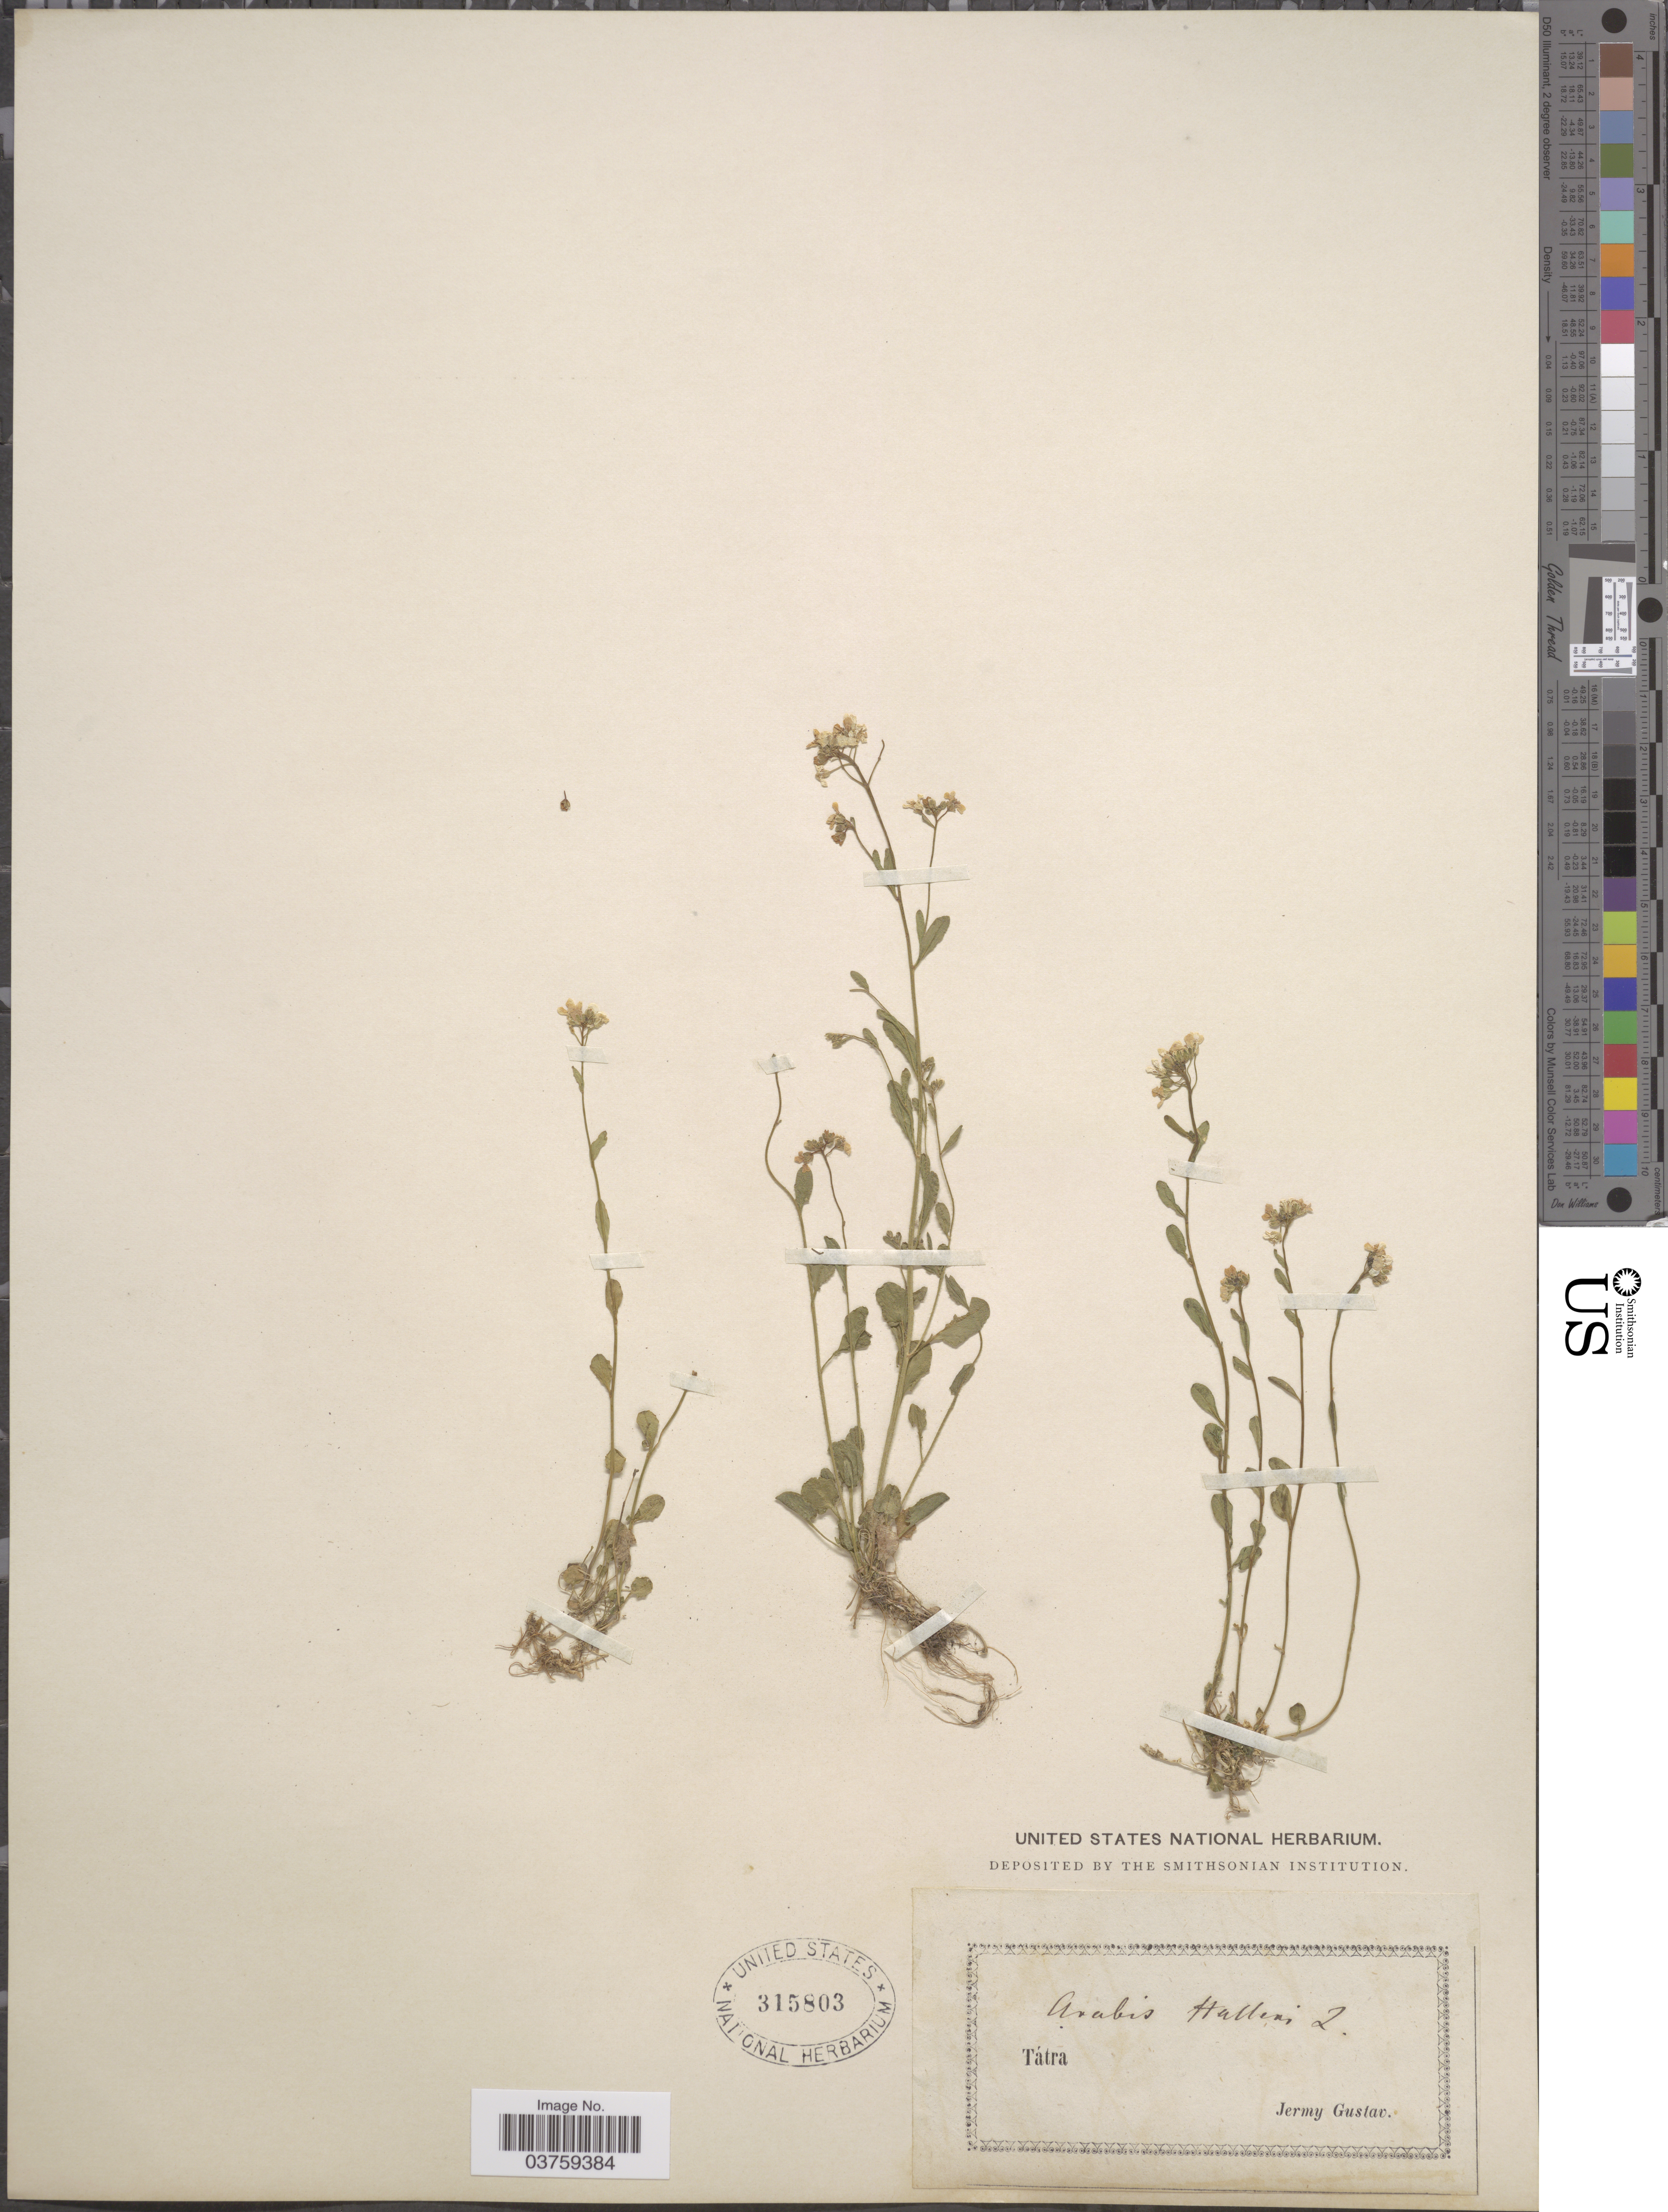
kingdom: Plantae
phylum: Tracheophyta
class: Magnoliopsida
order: Brassicales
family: Brassicaceae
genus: Arabis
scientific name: Arabis halleri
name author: L.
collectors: J. Gustav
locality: Tátra.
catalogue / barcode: US 315803